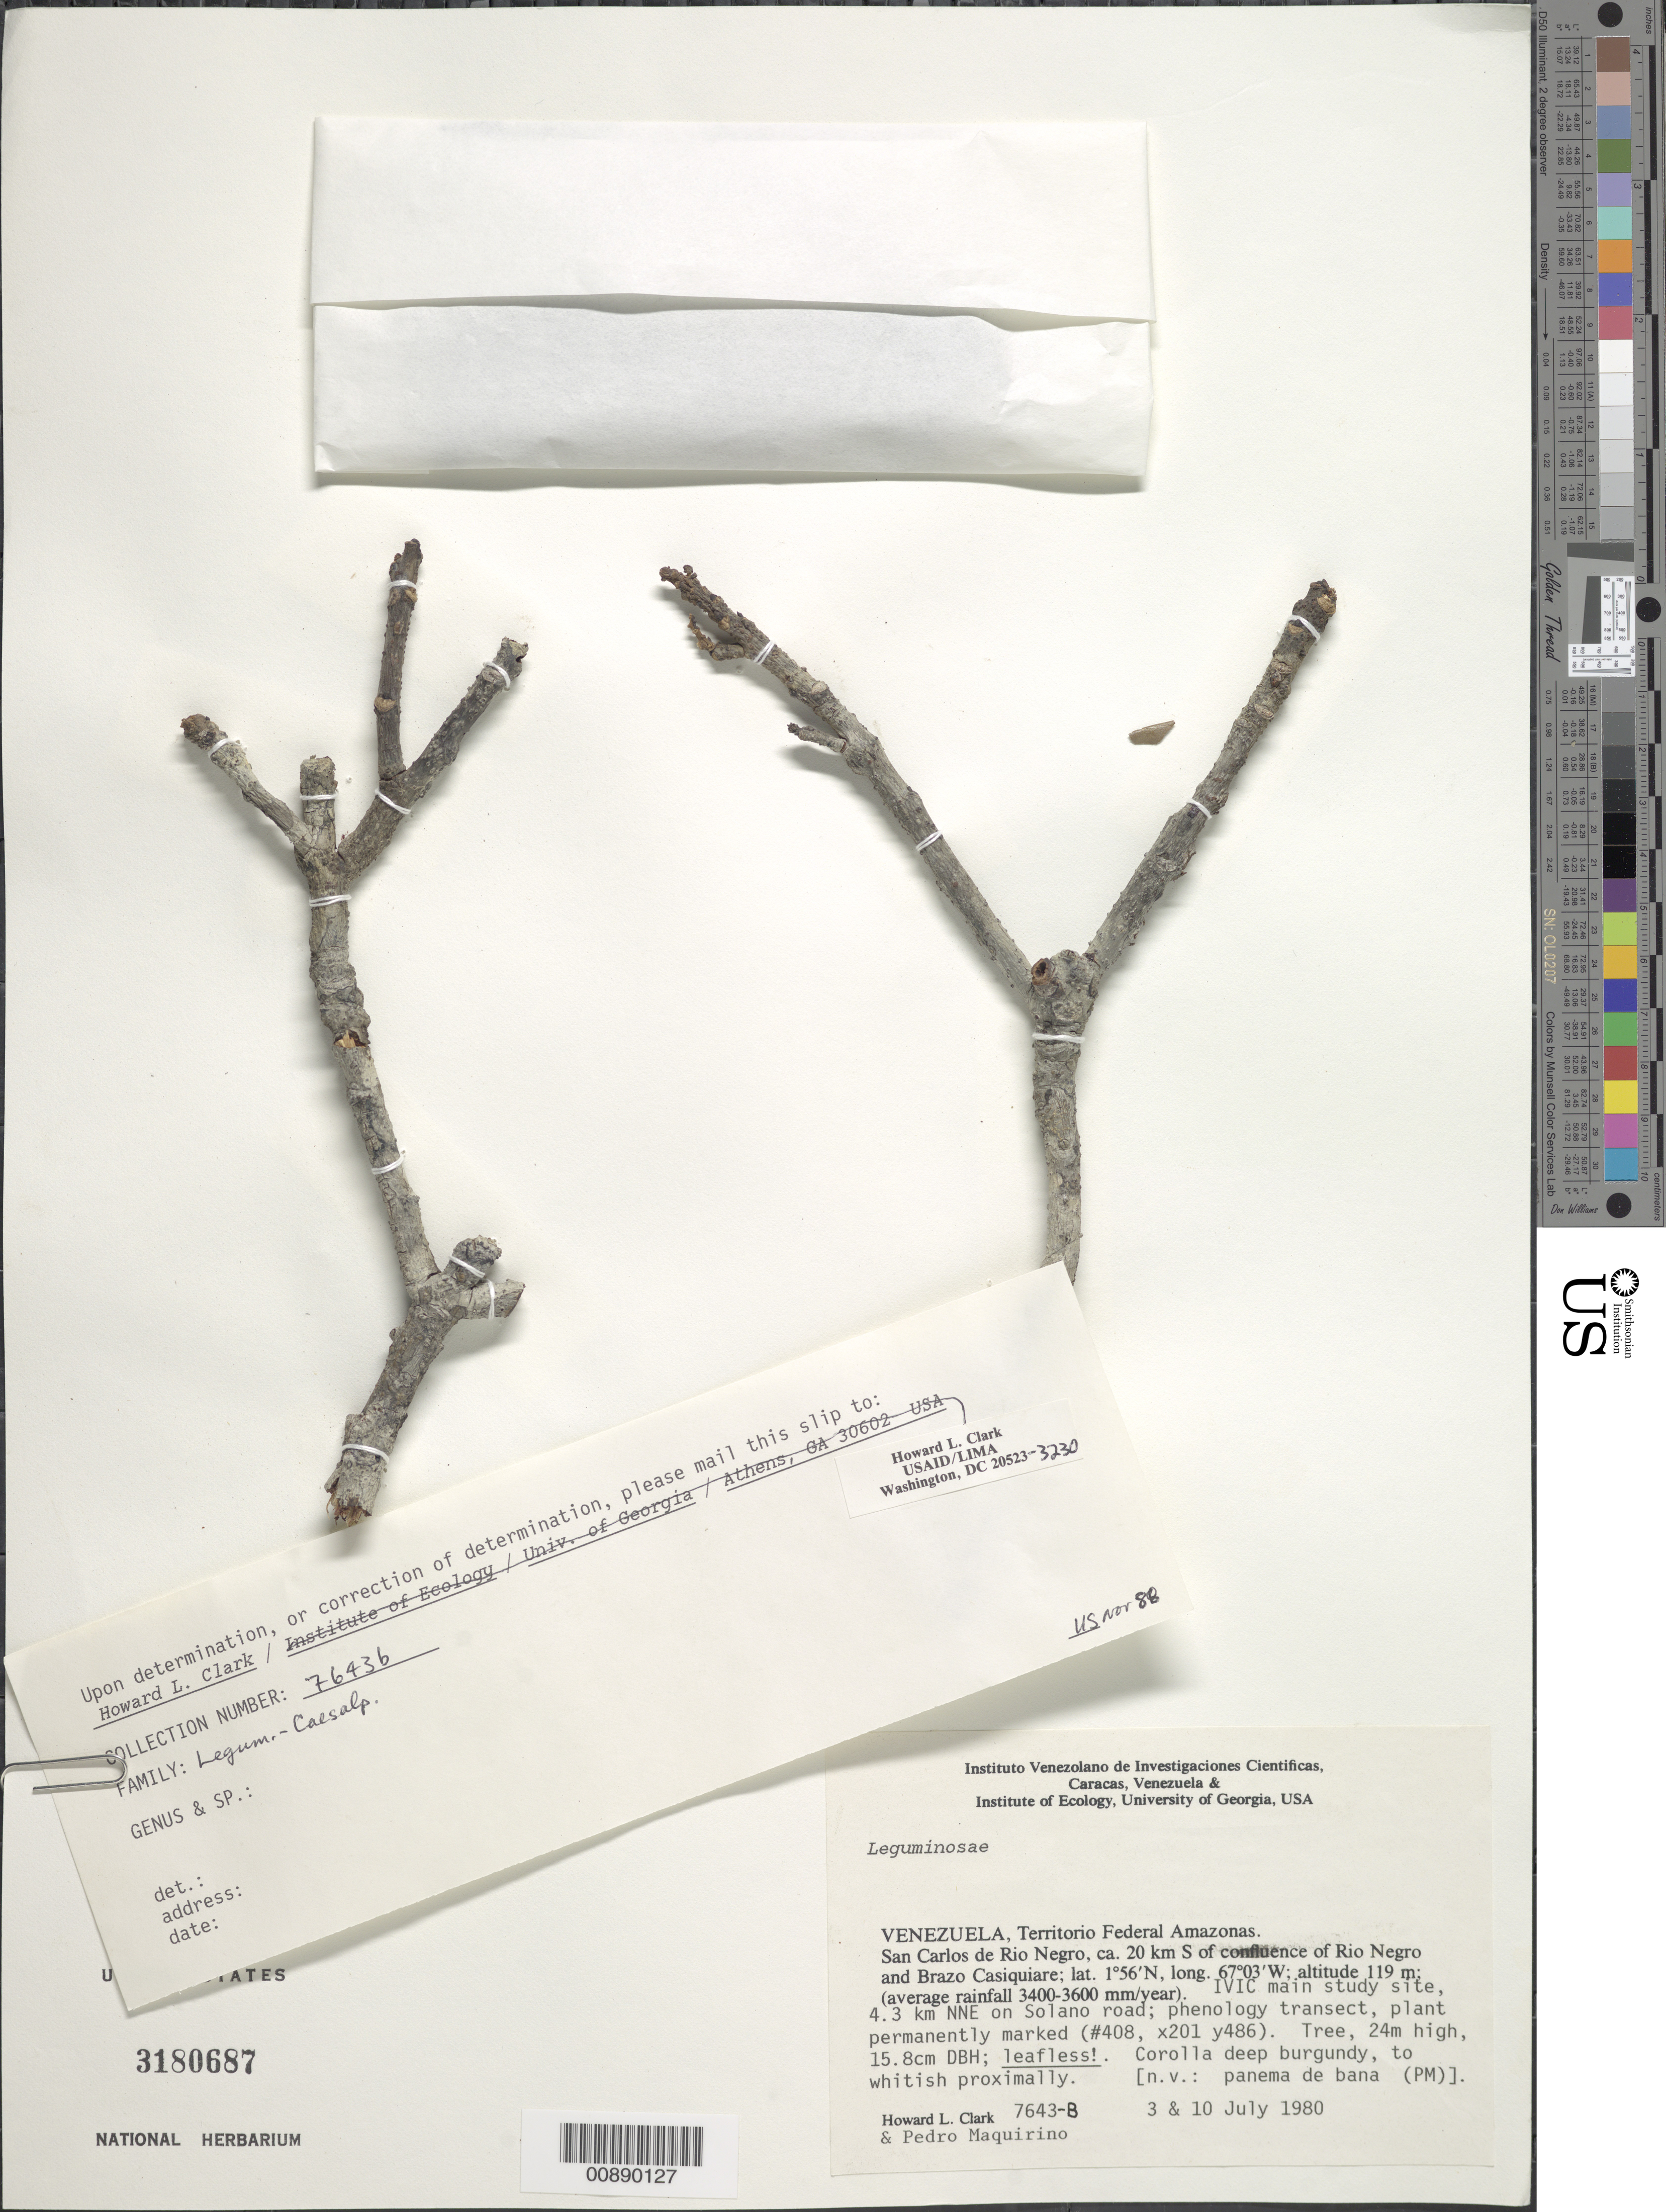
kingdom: Plantae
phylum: Tracheophyta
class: Magnoliopsida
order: Fabales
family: Fabaceae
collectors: H. L. Clark & P. Maquirino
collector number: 7643 B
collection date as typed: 3-Jul-80 and 10-Jul-80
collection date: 1980-07-03,1980-07-10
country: Venezuela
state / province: Amazonas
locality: San Carlos de Río Negro, ca. 20 km S of confluence of Río Negro and Brazo Casiquiare, IVIC main study site, 4.3 km NNE on Solano road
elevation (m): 119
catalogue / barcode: US 3180687